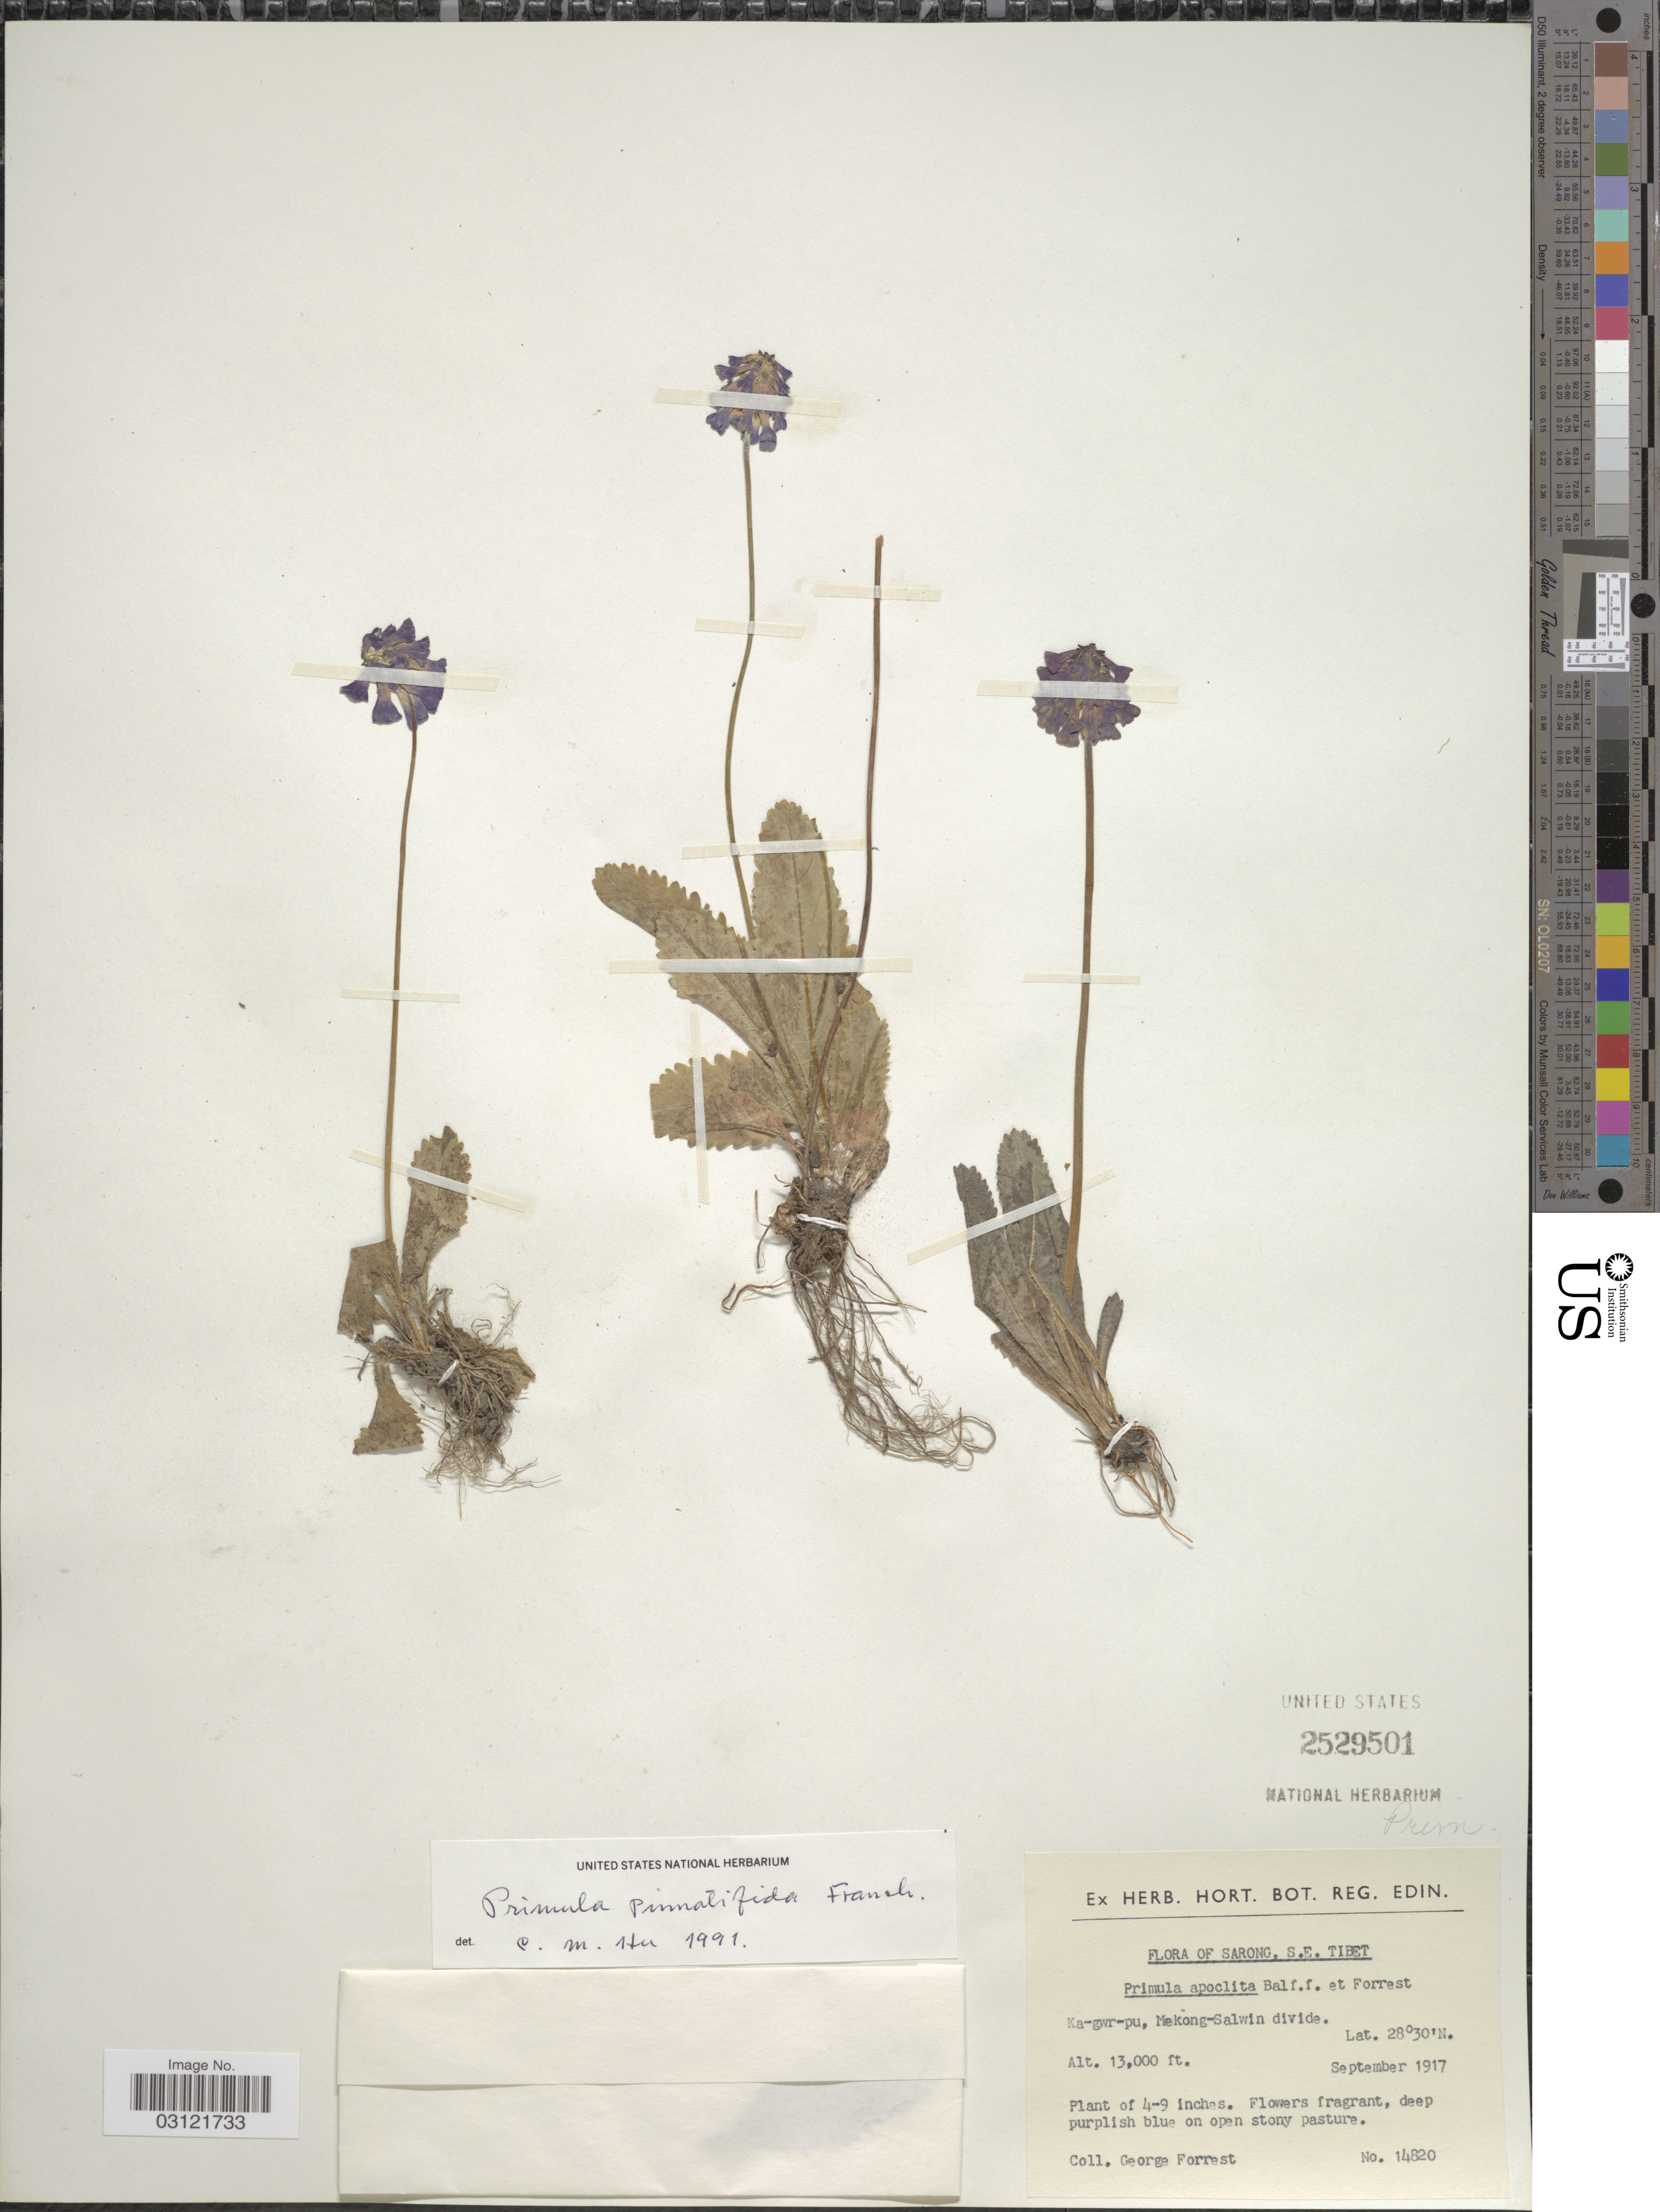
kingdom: Plantae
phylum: Tracheophyta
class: Magnoliopsida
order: Ericales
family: Primulaceae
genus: Primula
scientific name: Primula pinnatifida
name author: Franch.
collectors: G. Forrest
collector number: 14820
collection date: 1917-09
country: China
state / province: Xizang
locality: Sarong, S.E. Tibet, Ka-gwr-pu, Mekong-Salwin divide.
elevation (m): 3962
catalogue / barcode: US 2529501